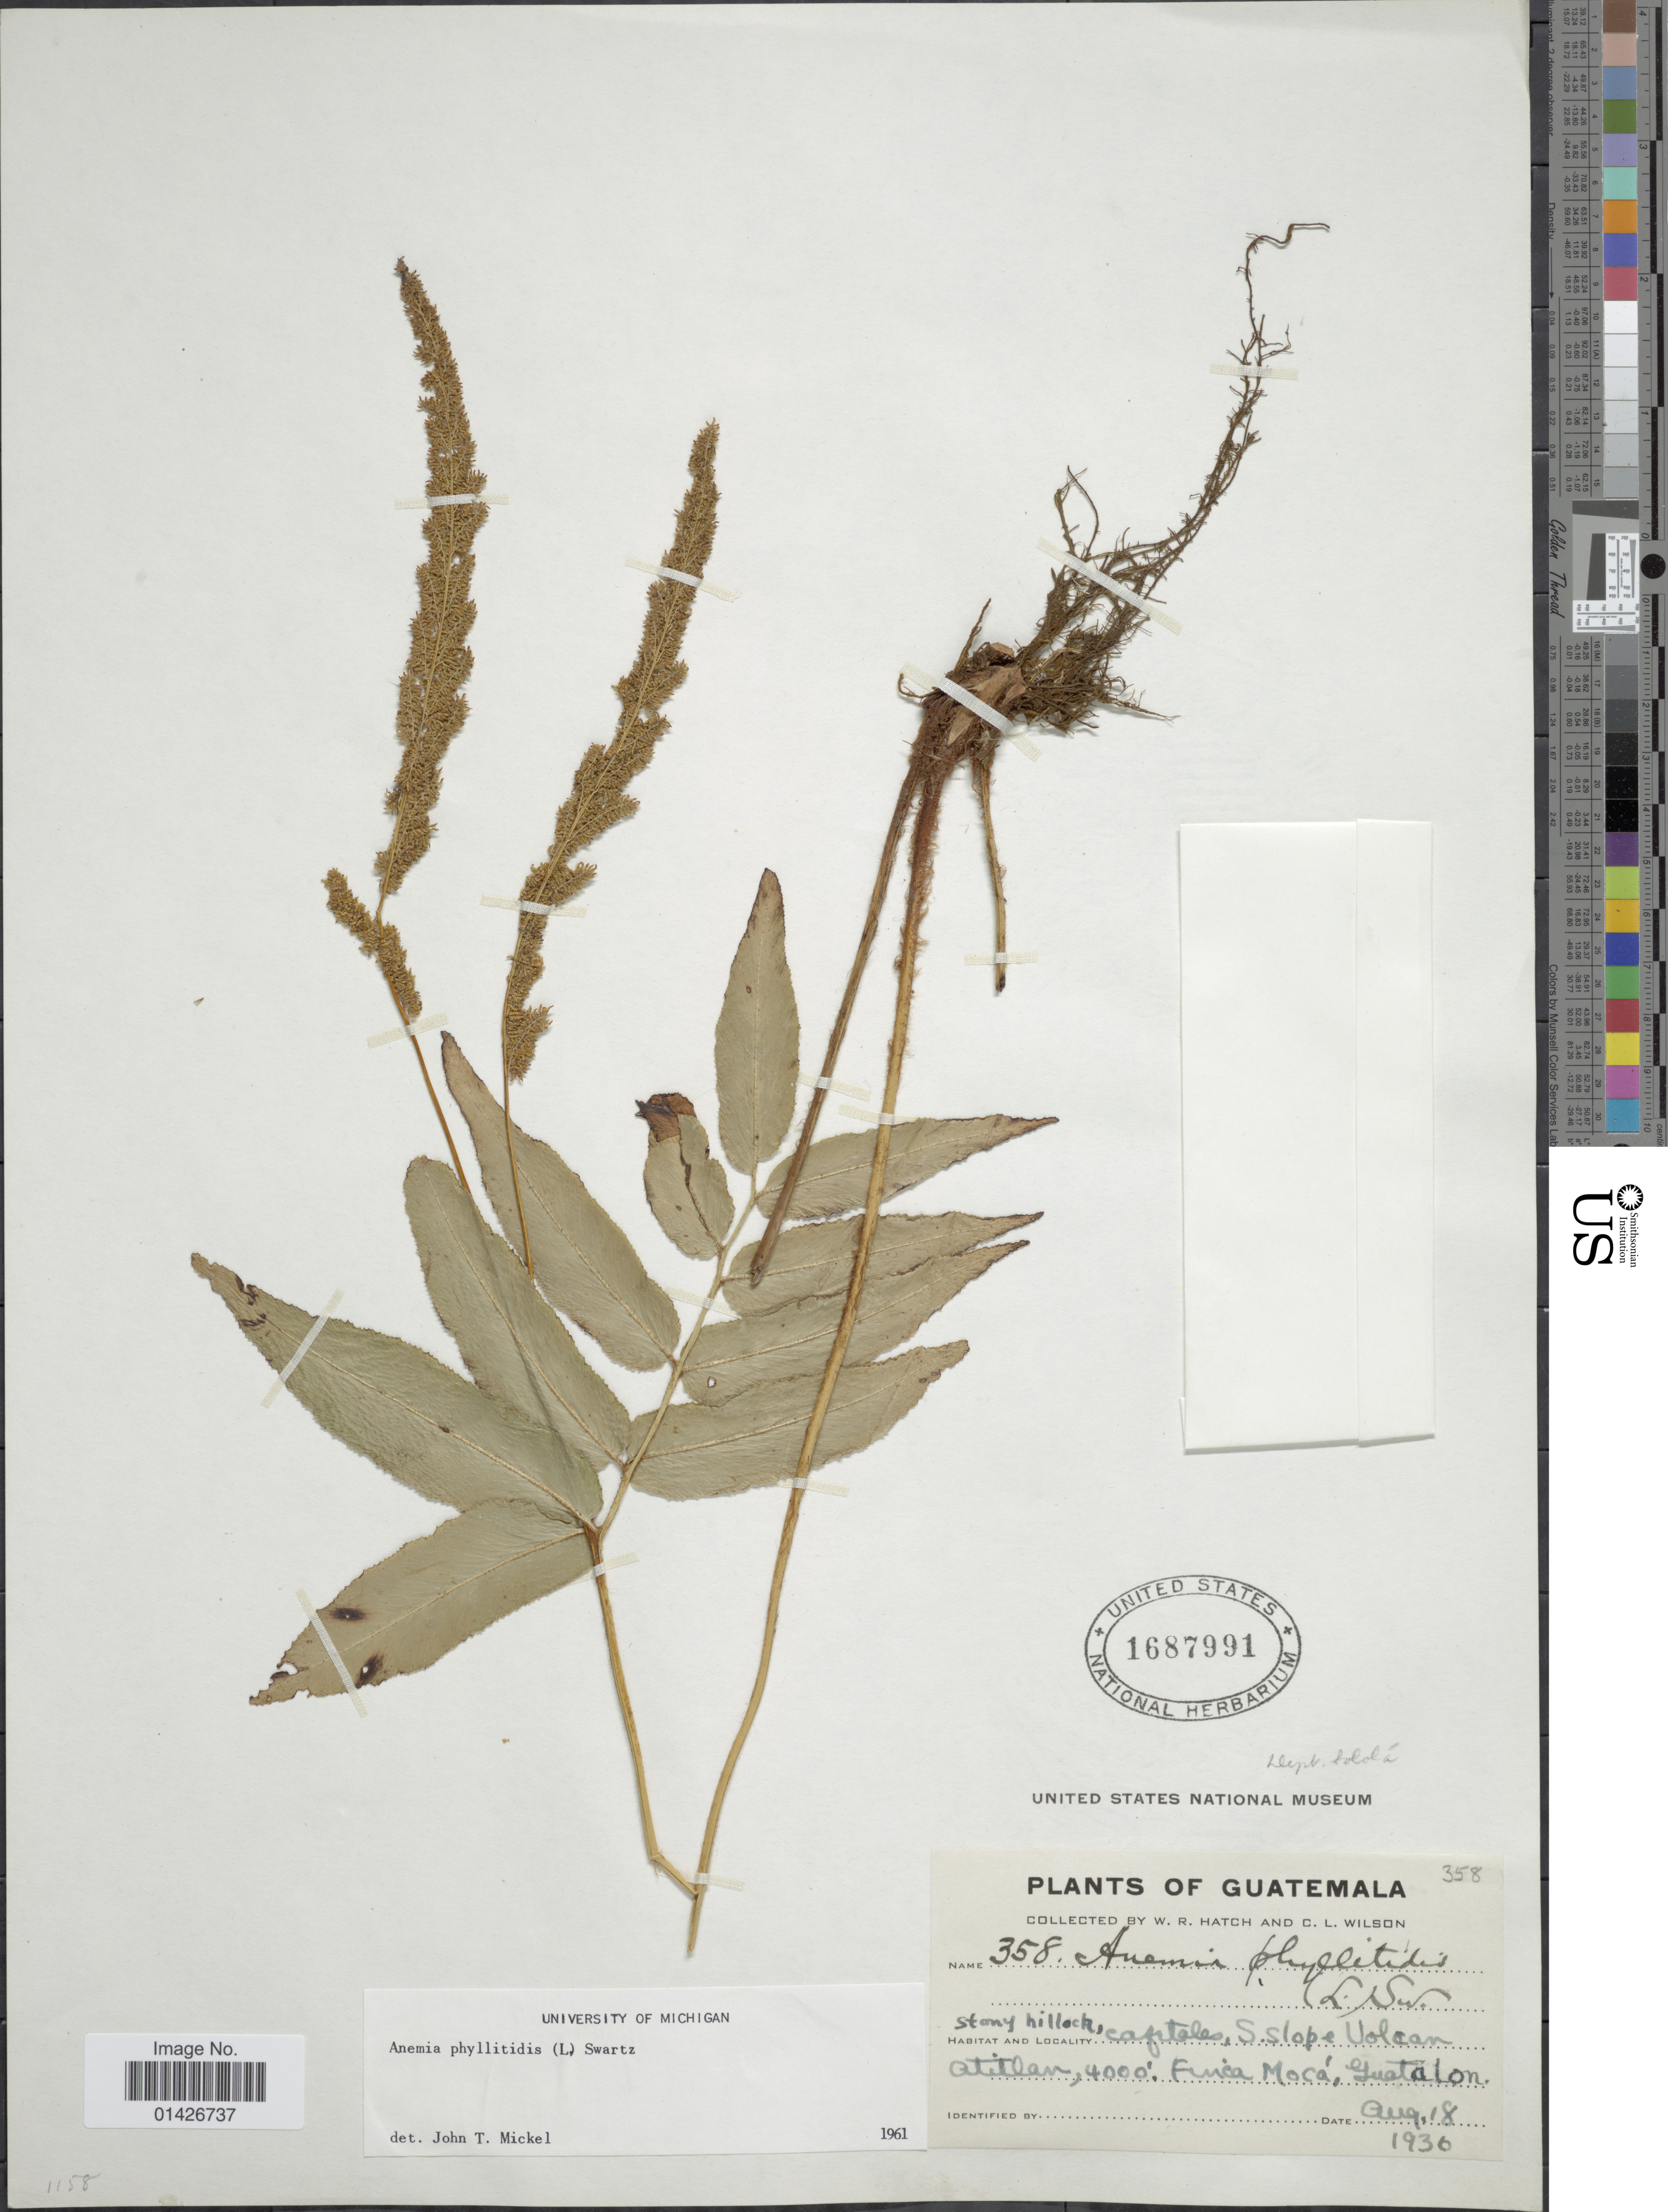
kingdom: Plantae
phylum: Tracheophyta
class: Polypodiopsida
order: Schizaeales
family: Anemiaceae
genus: Anemia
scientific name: Anemia phyllitidis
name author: (L.) Sw.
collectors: W. Hatch & C. L. Wilson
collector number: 358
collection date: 1936-08-18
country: Guatemala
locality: S. slope Vocan Atitlan, Finca Mocá, Guatalon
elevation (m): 1219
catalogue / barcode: US 1687991